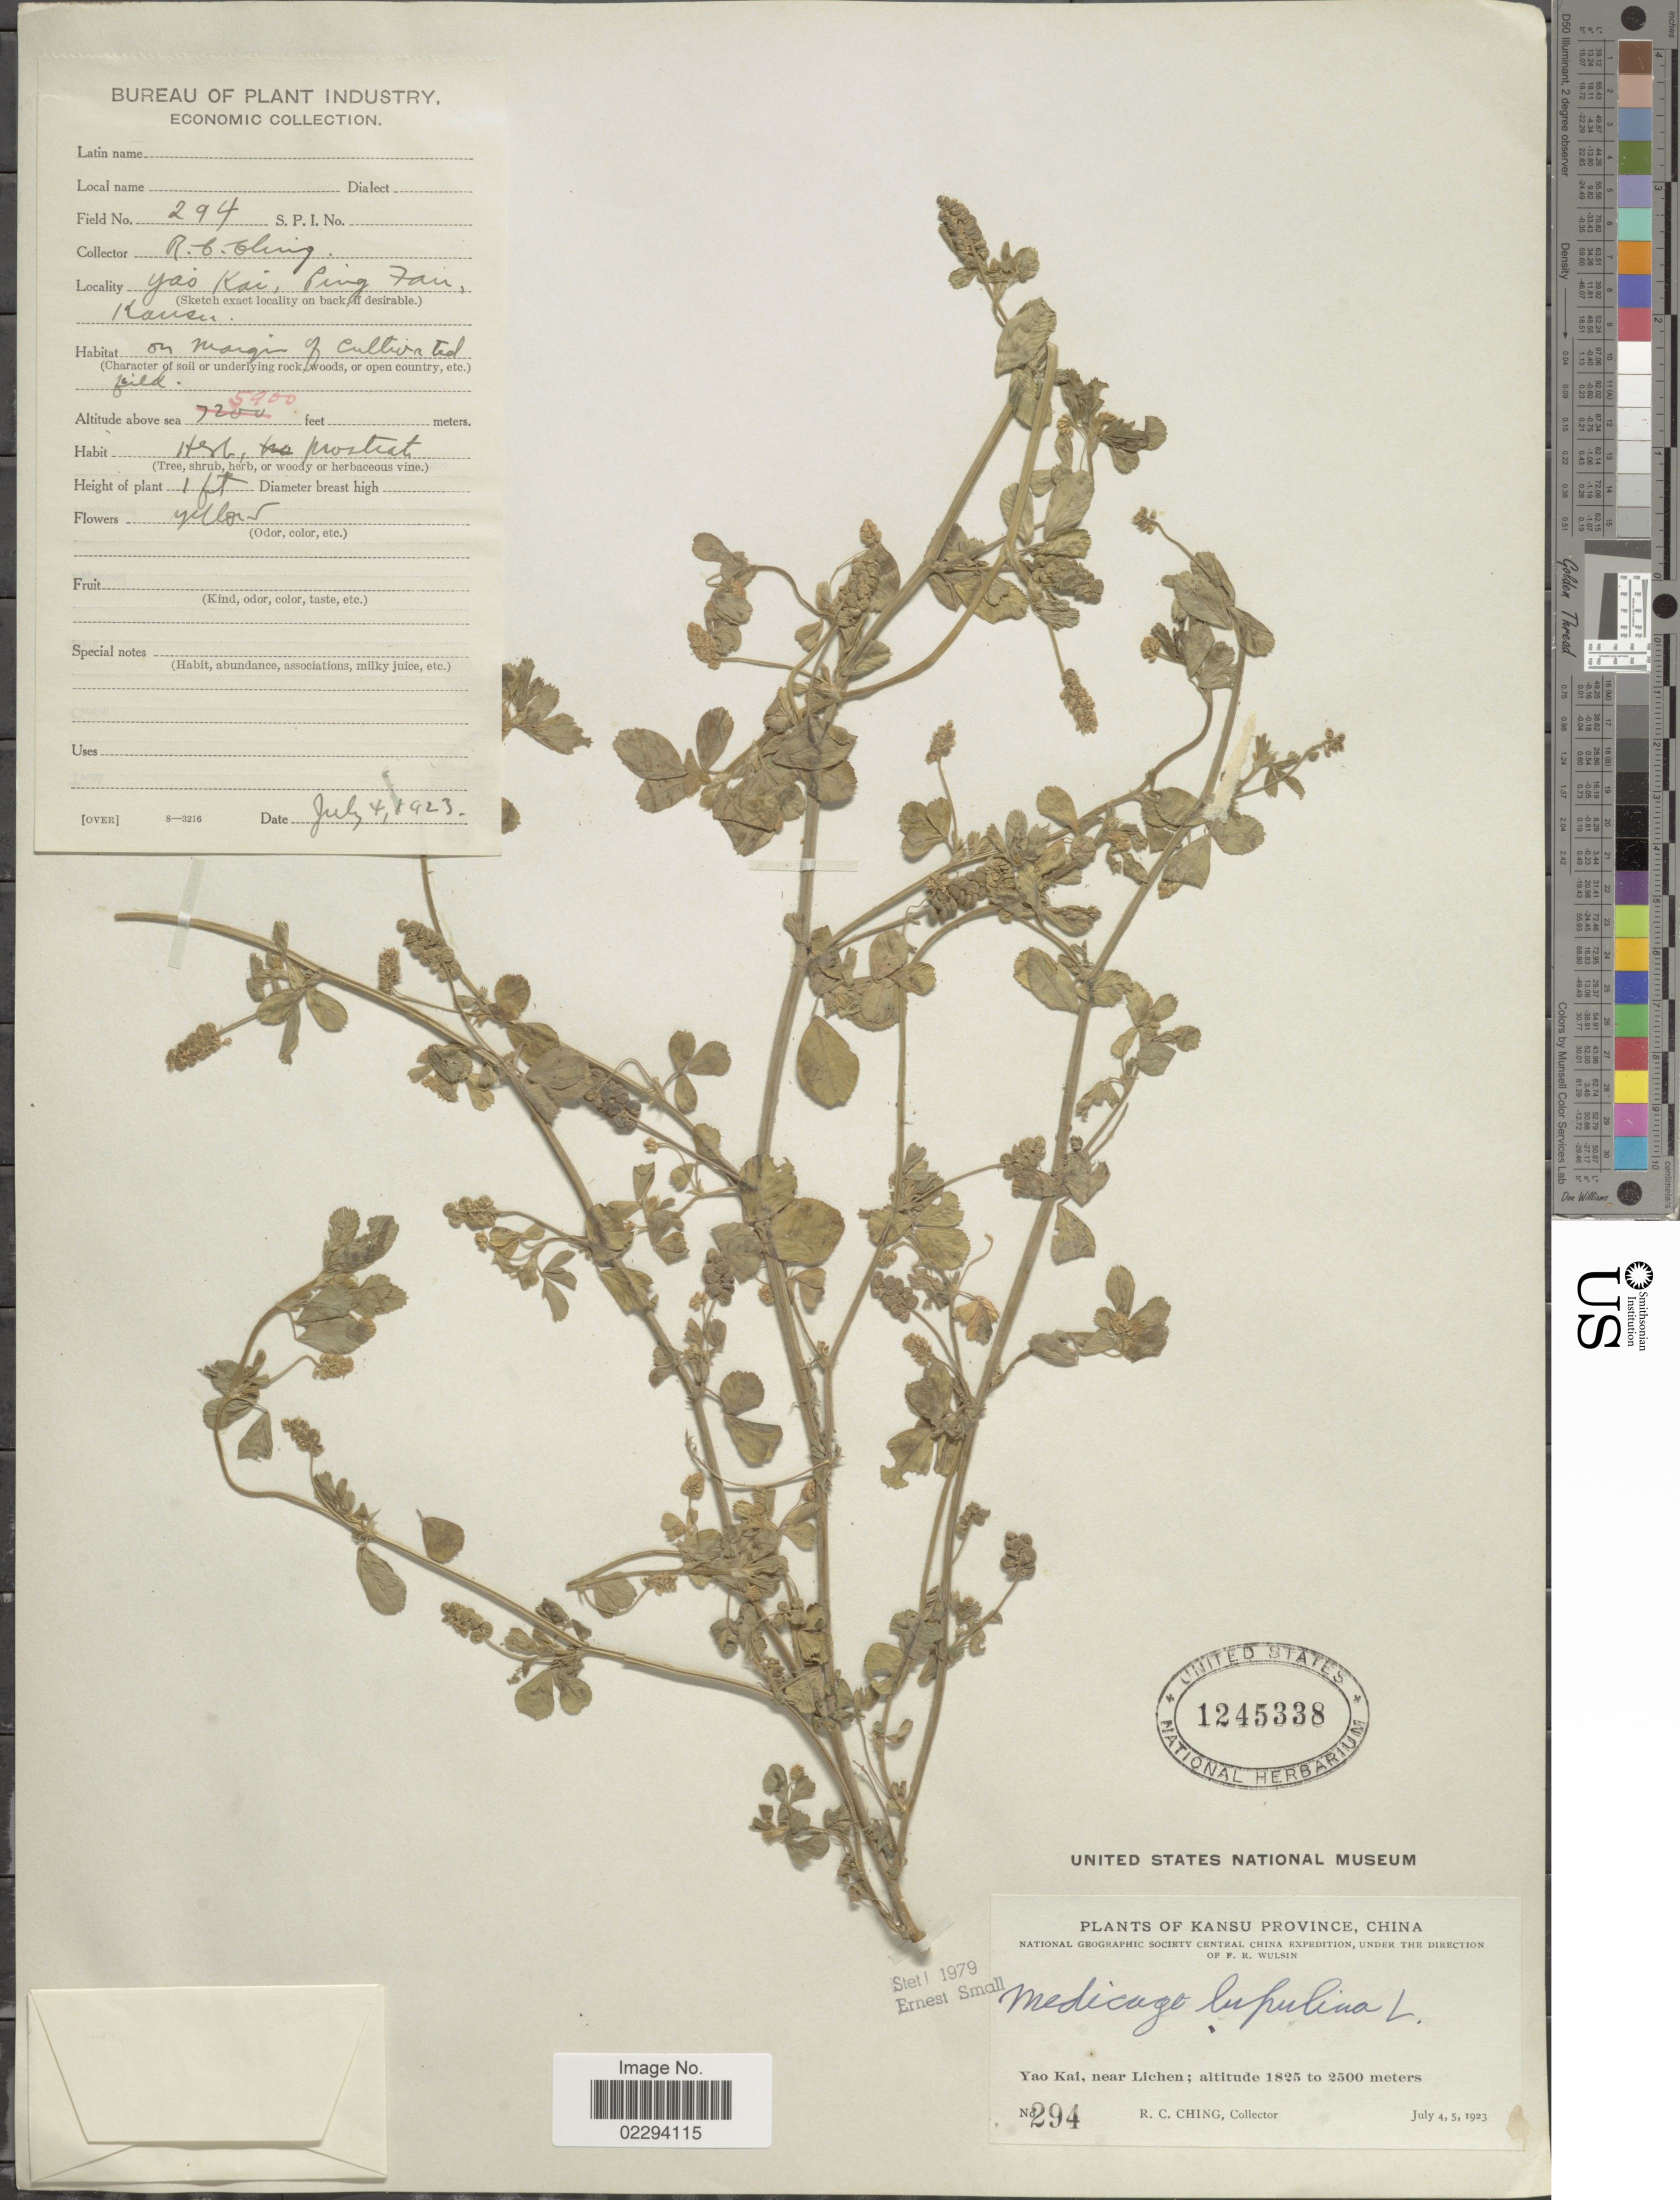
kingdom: Plantae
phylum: Tracheophyta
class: Magnoliopsida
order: Fabales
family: Fabaceae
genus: Medicago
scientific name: Medicago lupulina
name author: L.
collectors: R. C. Ching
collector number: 294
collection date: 1923-07-04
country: China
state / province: Gansu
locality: Kansu Province. Yao Kai, near Lichen, Ping Fan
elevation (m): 1798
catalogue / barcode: US 1245338